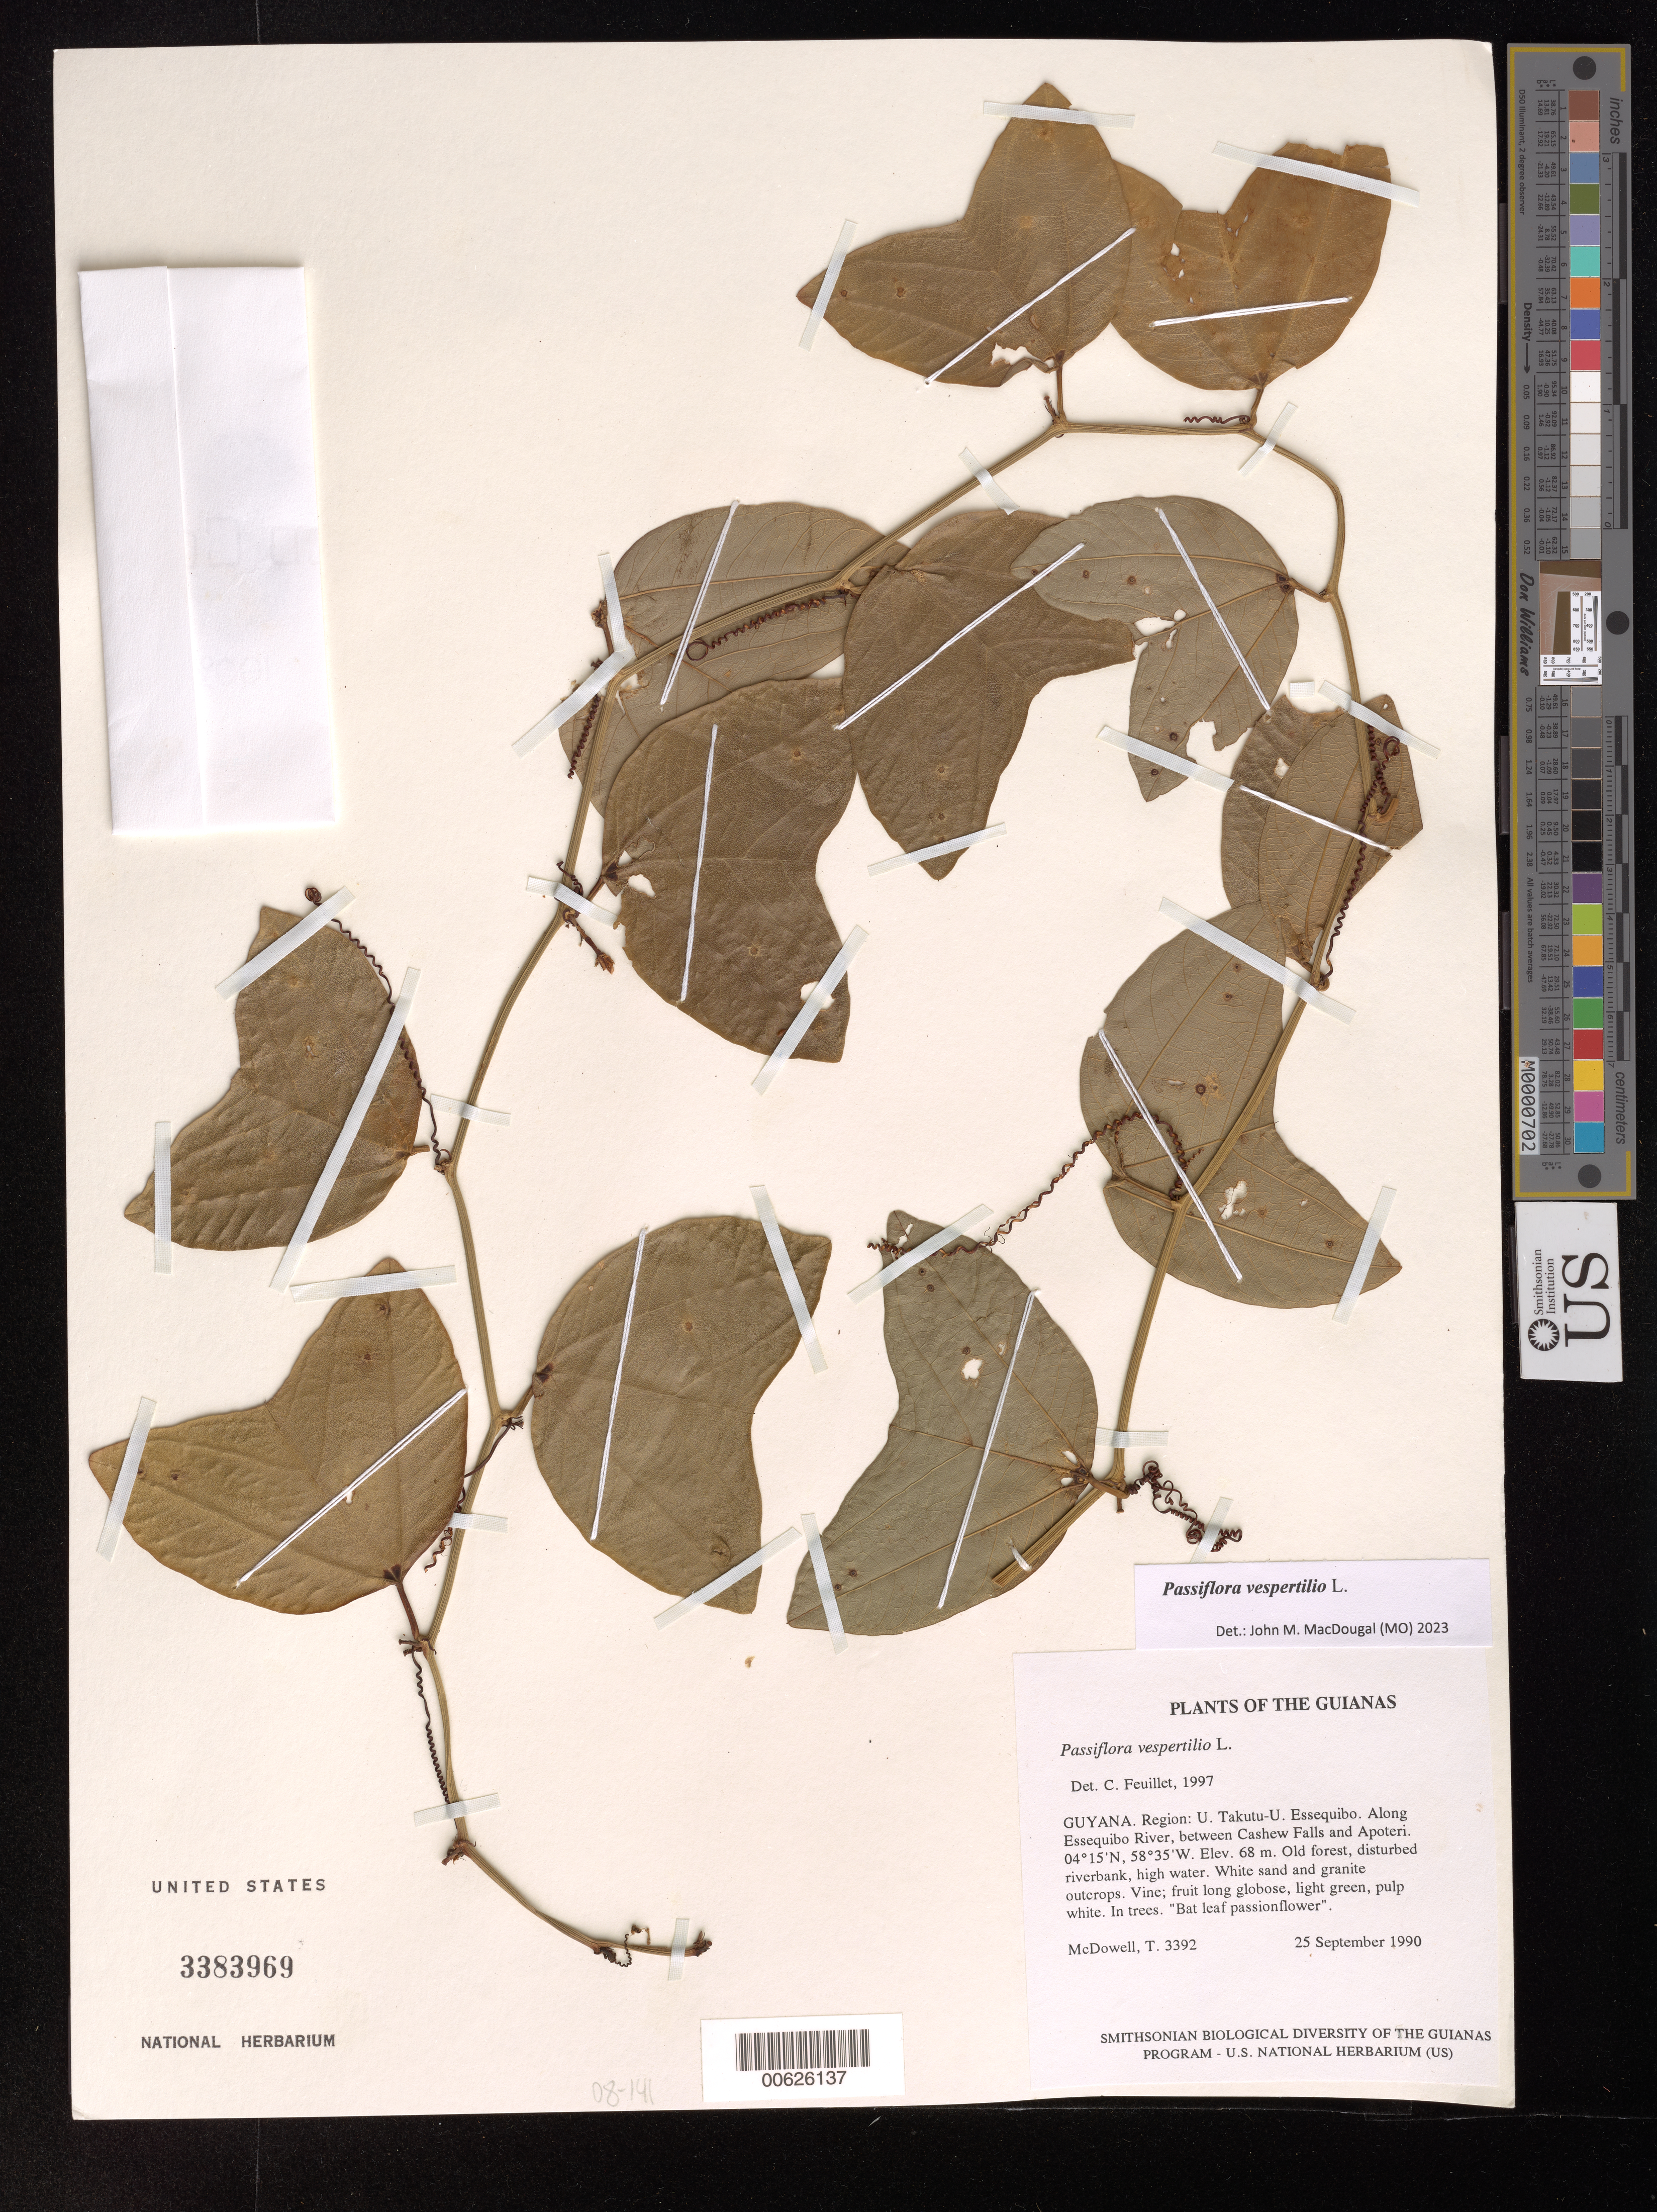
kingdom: Plantae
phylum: Tracheophyta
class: Magnoliopsida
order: Malpighiales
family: Passifloraceae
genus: Passiflora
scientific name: Passiflora vespertilio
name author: L.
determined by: Feuillet, C.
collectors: T. McDowell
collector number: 3392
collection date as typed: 25 September 1990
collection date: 1990-09-25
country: Guyana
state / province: U. Takutu-U. Essequibo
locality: Along Essequibo River, between Cashew Falls and Apoteri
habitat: Old forest, disturbed riverbank, high water. White sand and granite outcrops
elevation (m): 68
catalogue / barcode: US 3383969